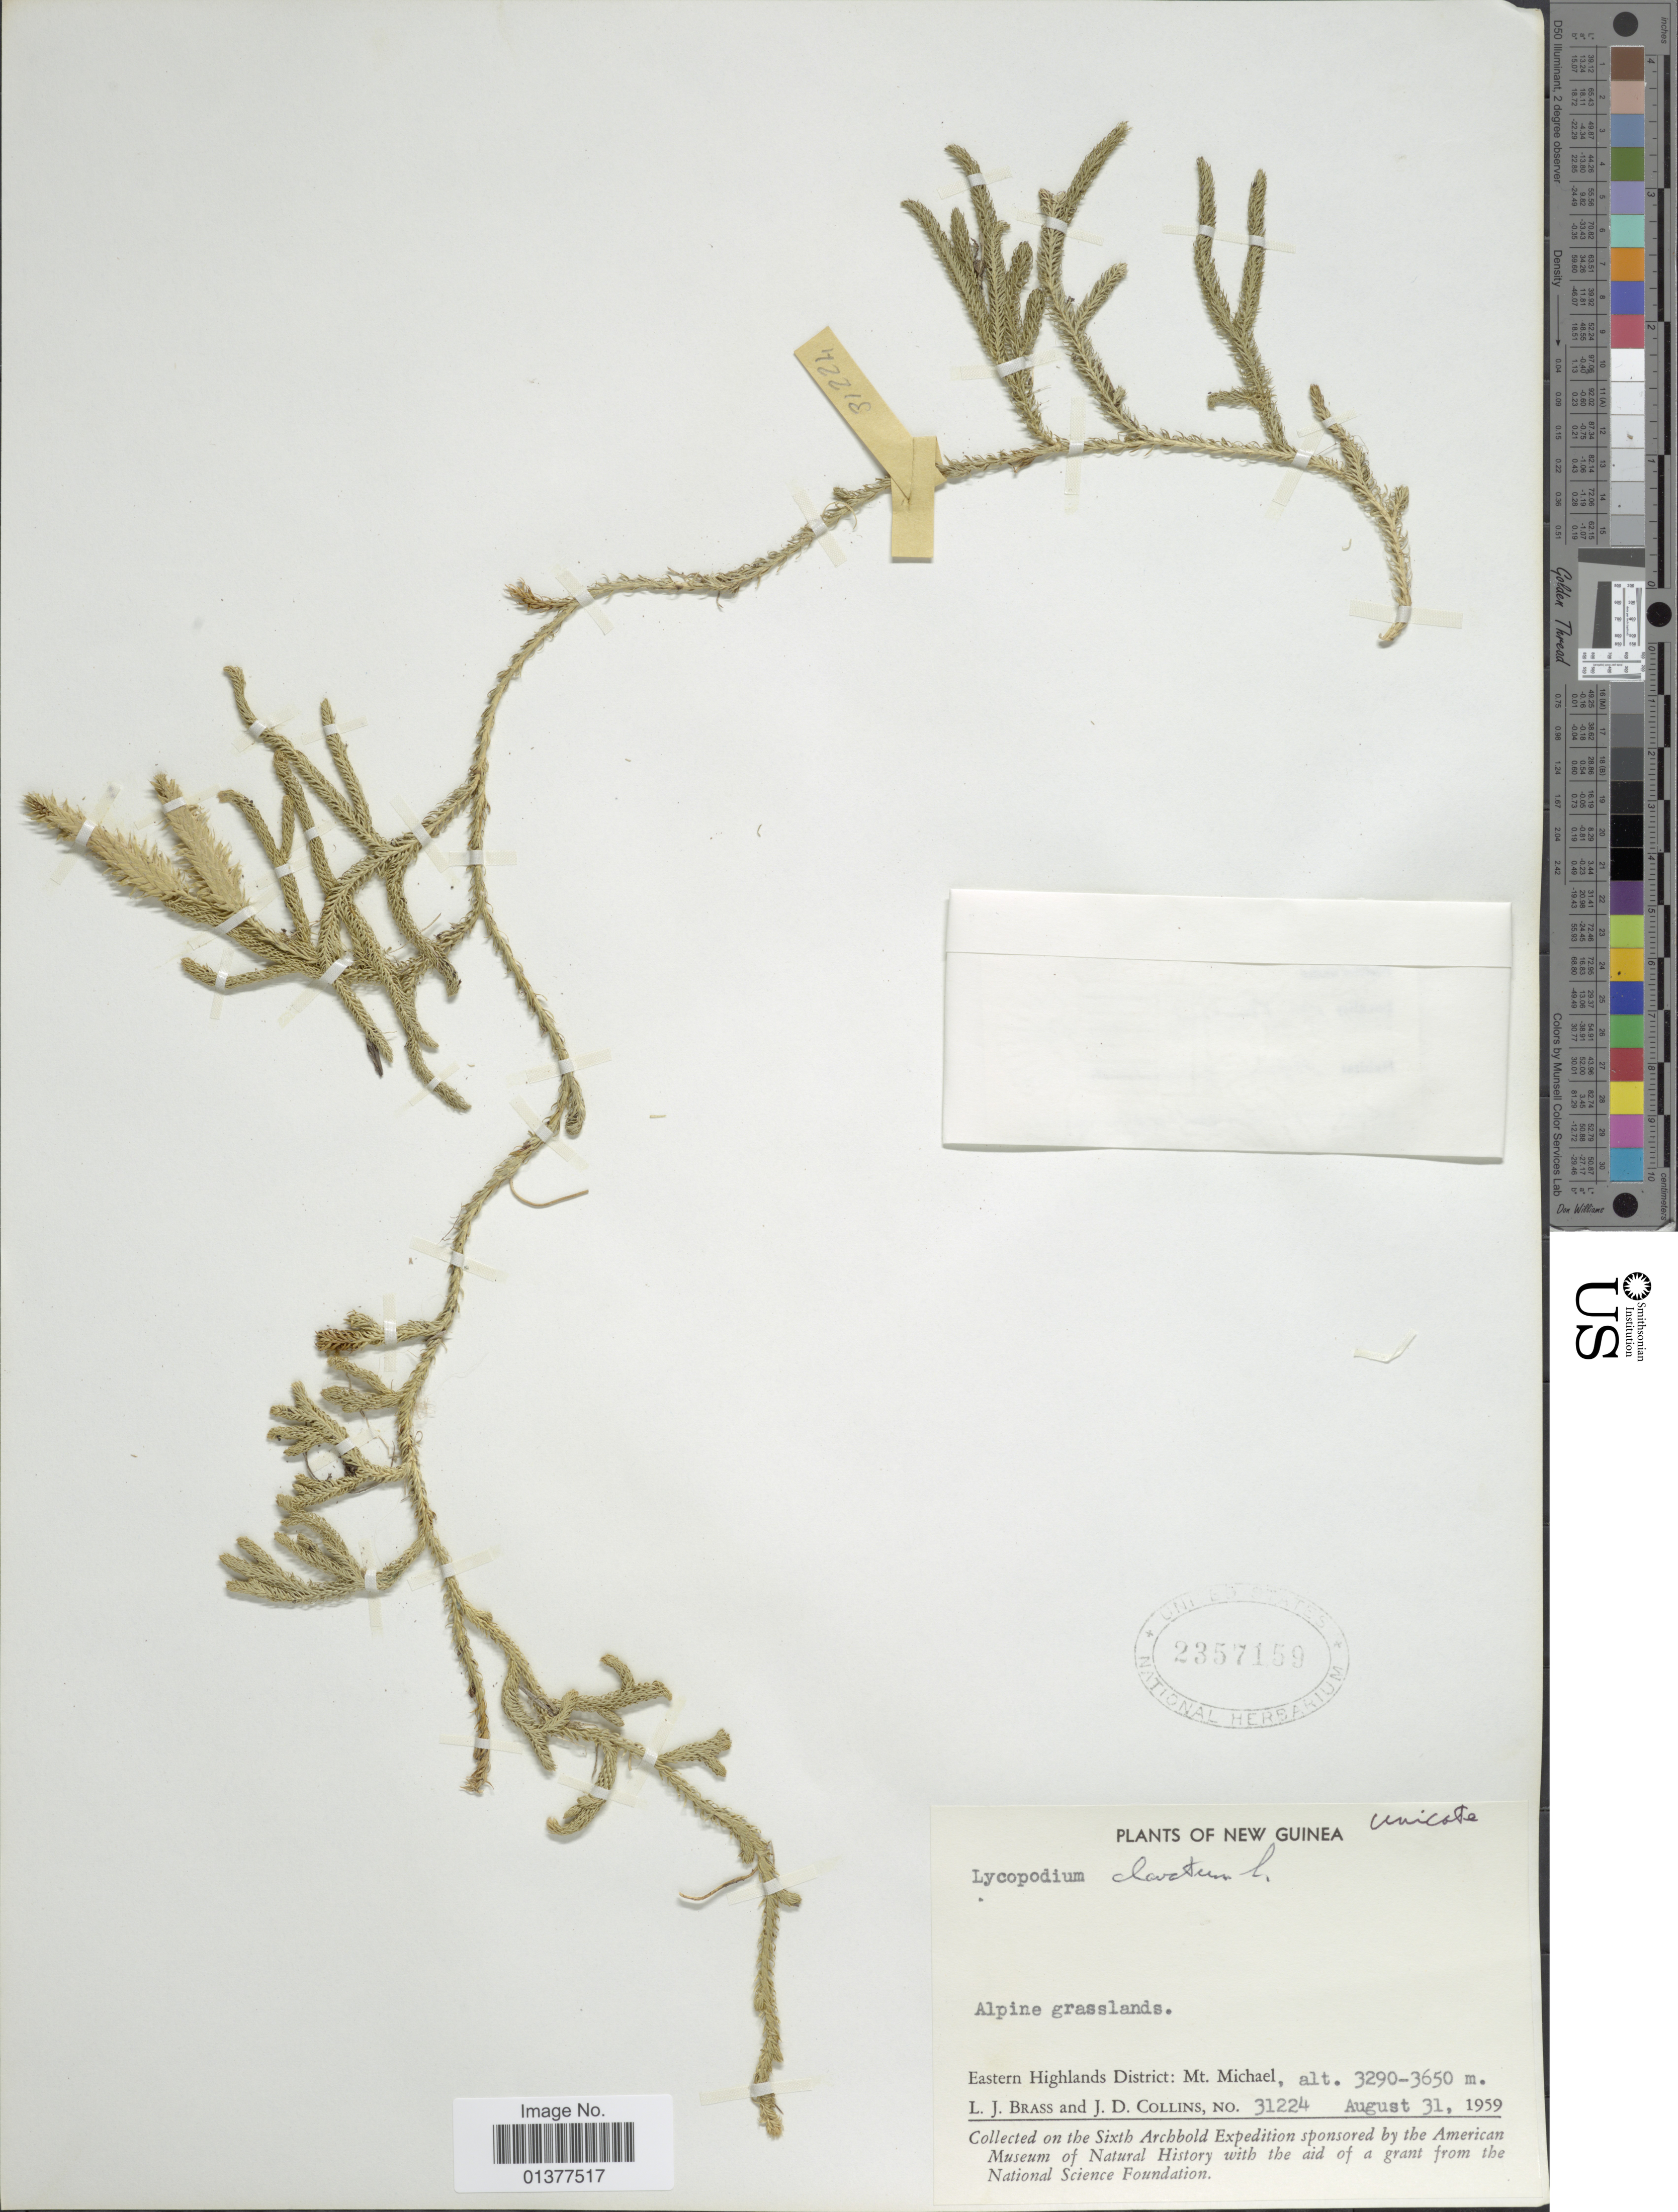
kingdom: Plantae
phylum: Tracheophyta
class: Lycopodiopsida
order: Lycopodiales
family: Lycopodiaceae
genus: Lycopodium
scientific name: Lycopodium clavatum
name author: L.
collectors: L. J. Brass & J. Collins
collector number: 31224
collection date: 1959-08-31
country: Papua New Guinea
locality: Eastern Highlands District: Mt. Michael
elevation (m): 3290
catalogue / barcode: US 2357159